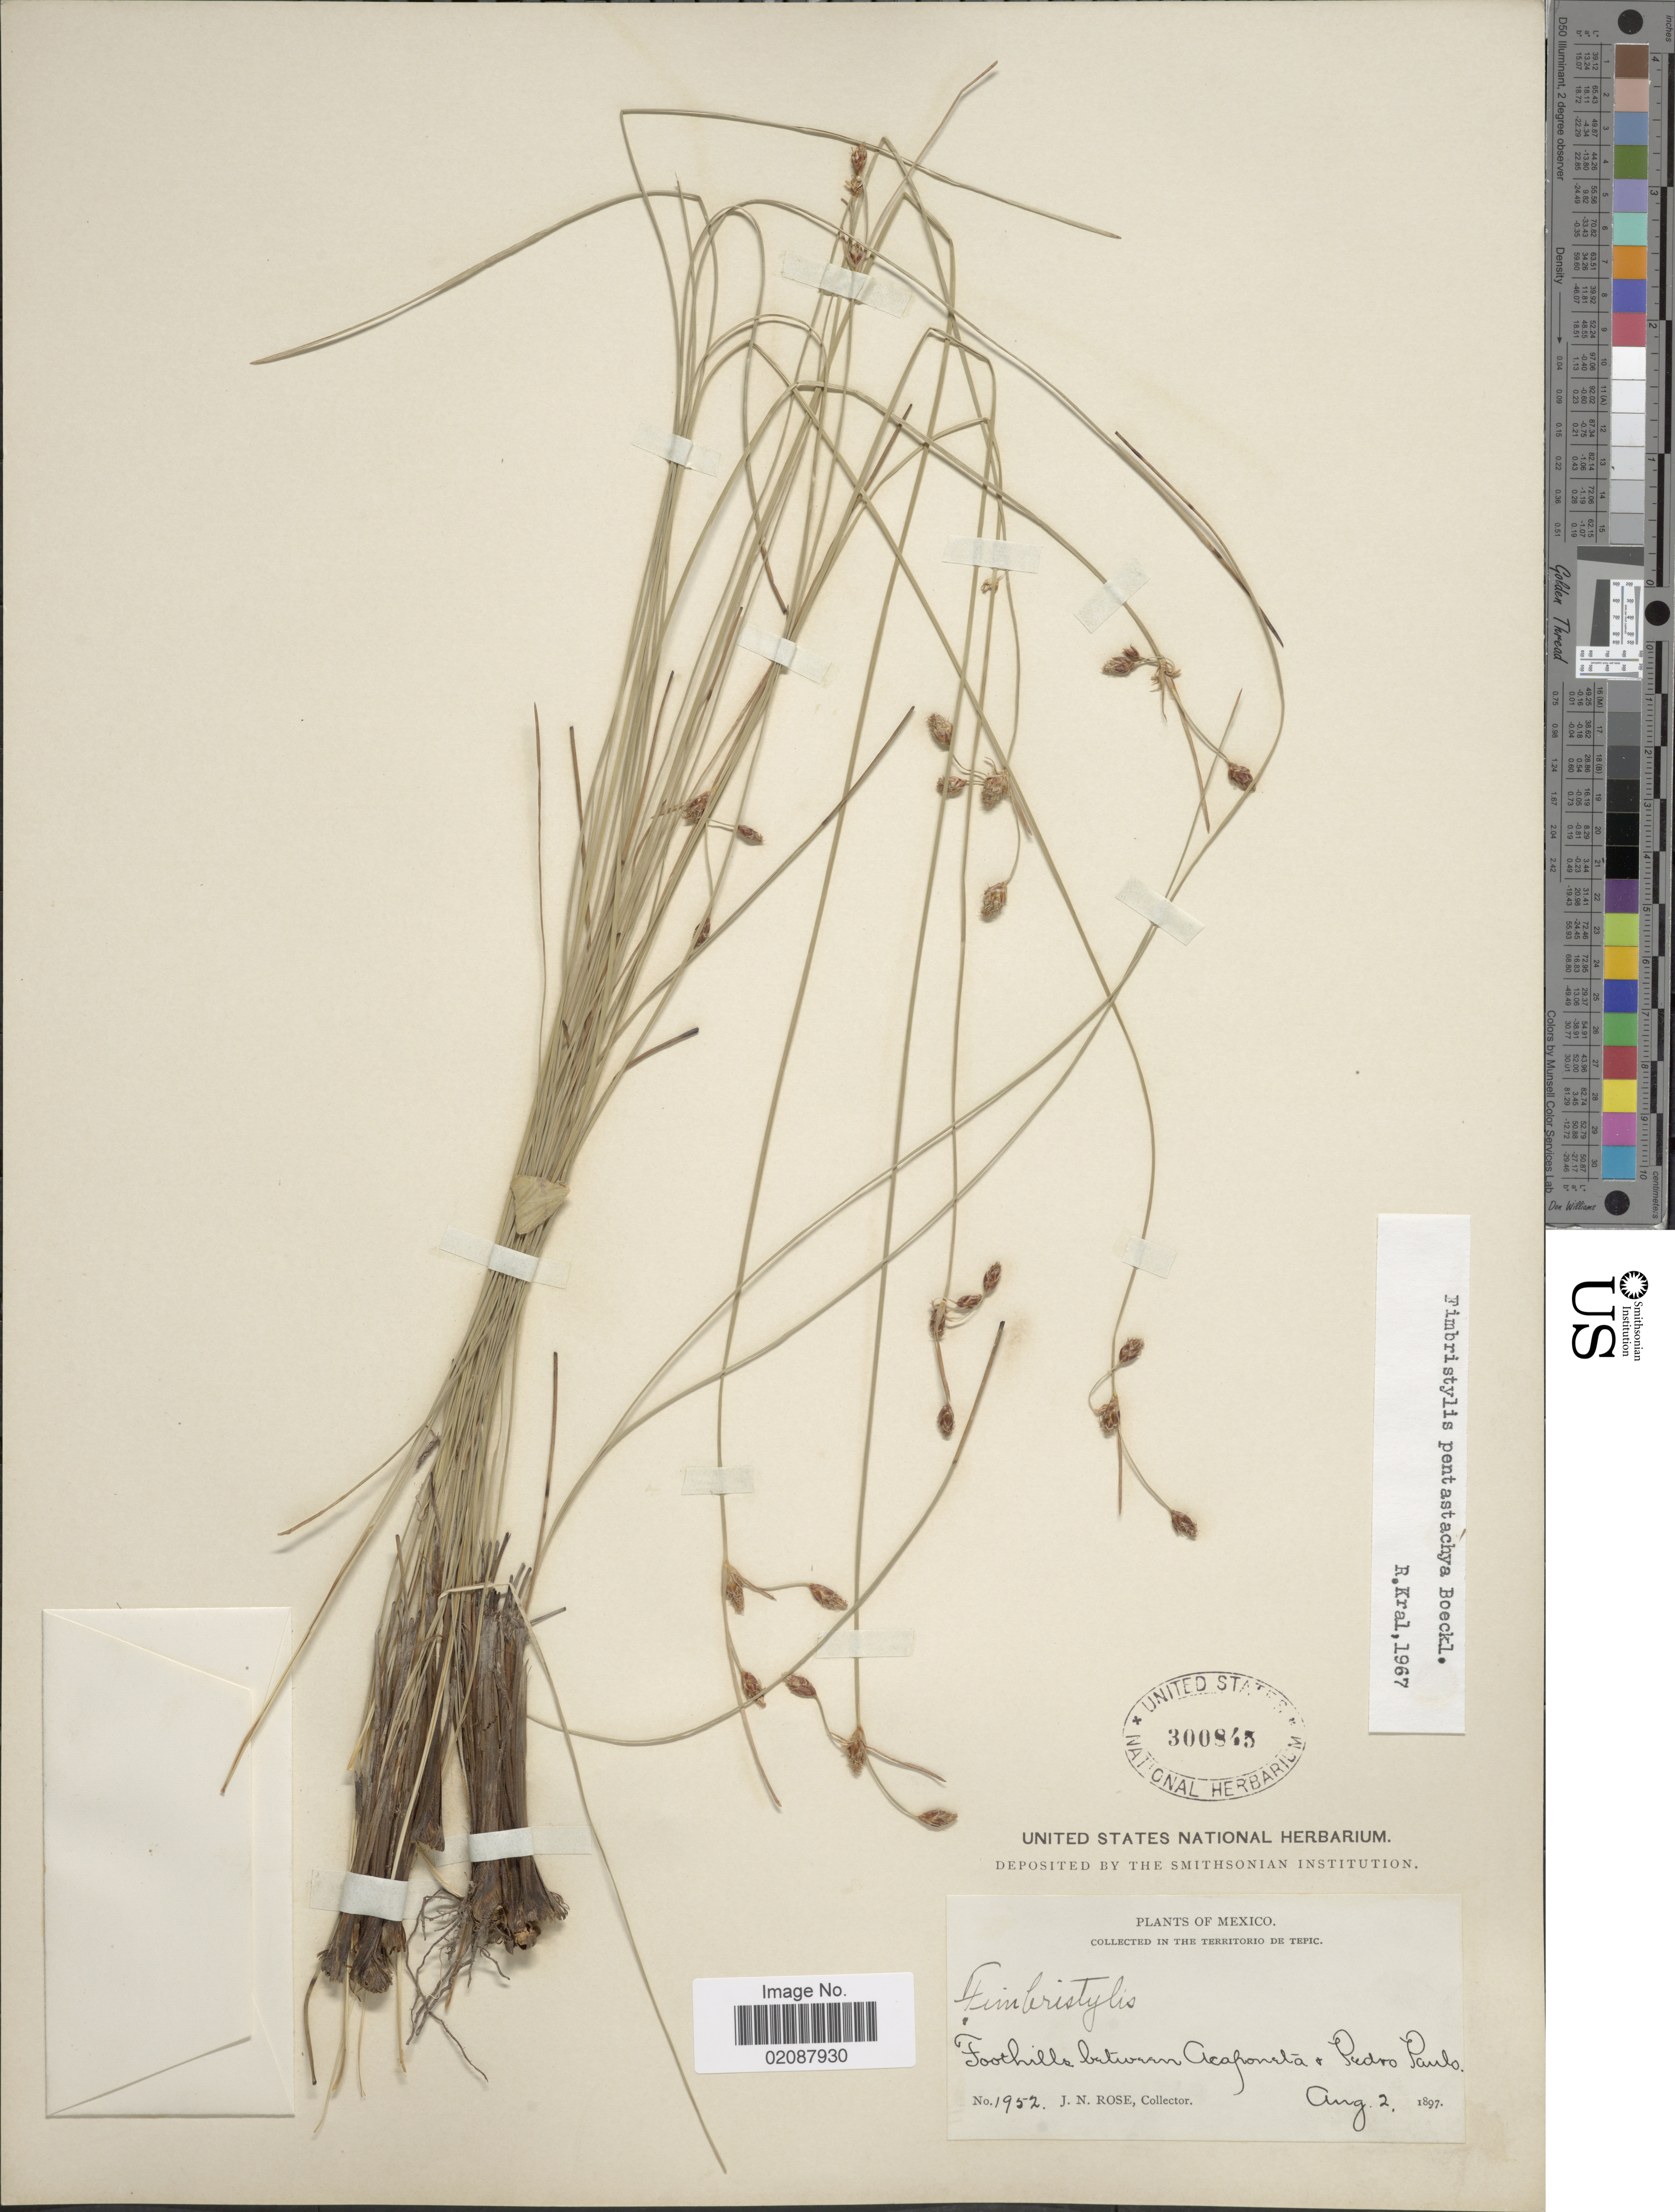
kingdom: Plantae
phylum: Tracheophyta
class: Liliopsida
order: Poales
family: Cyperaceae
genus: Fimbristylis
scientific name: Fimbristylis pentastachya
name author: Boeckeler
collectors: J. N. Rose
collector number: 1952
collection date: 1897-08-02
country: Mexico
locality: In the Territorio de tepic. Foothills between Acaponeta & Pedro Paulo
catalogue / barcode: US 300845